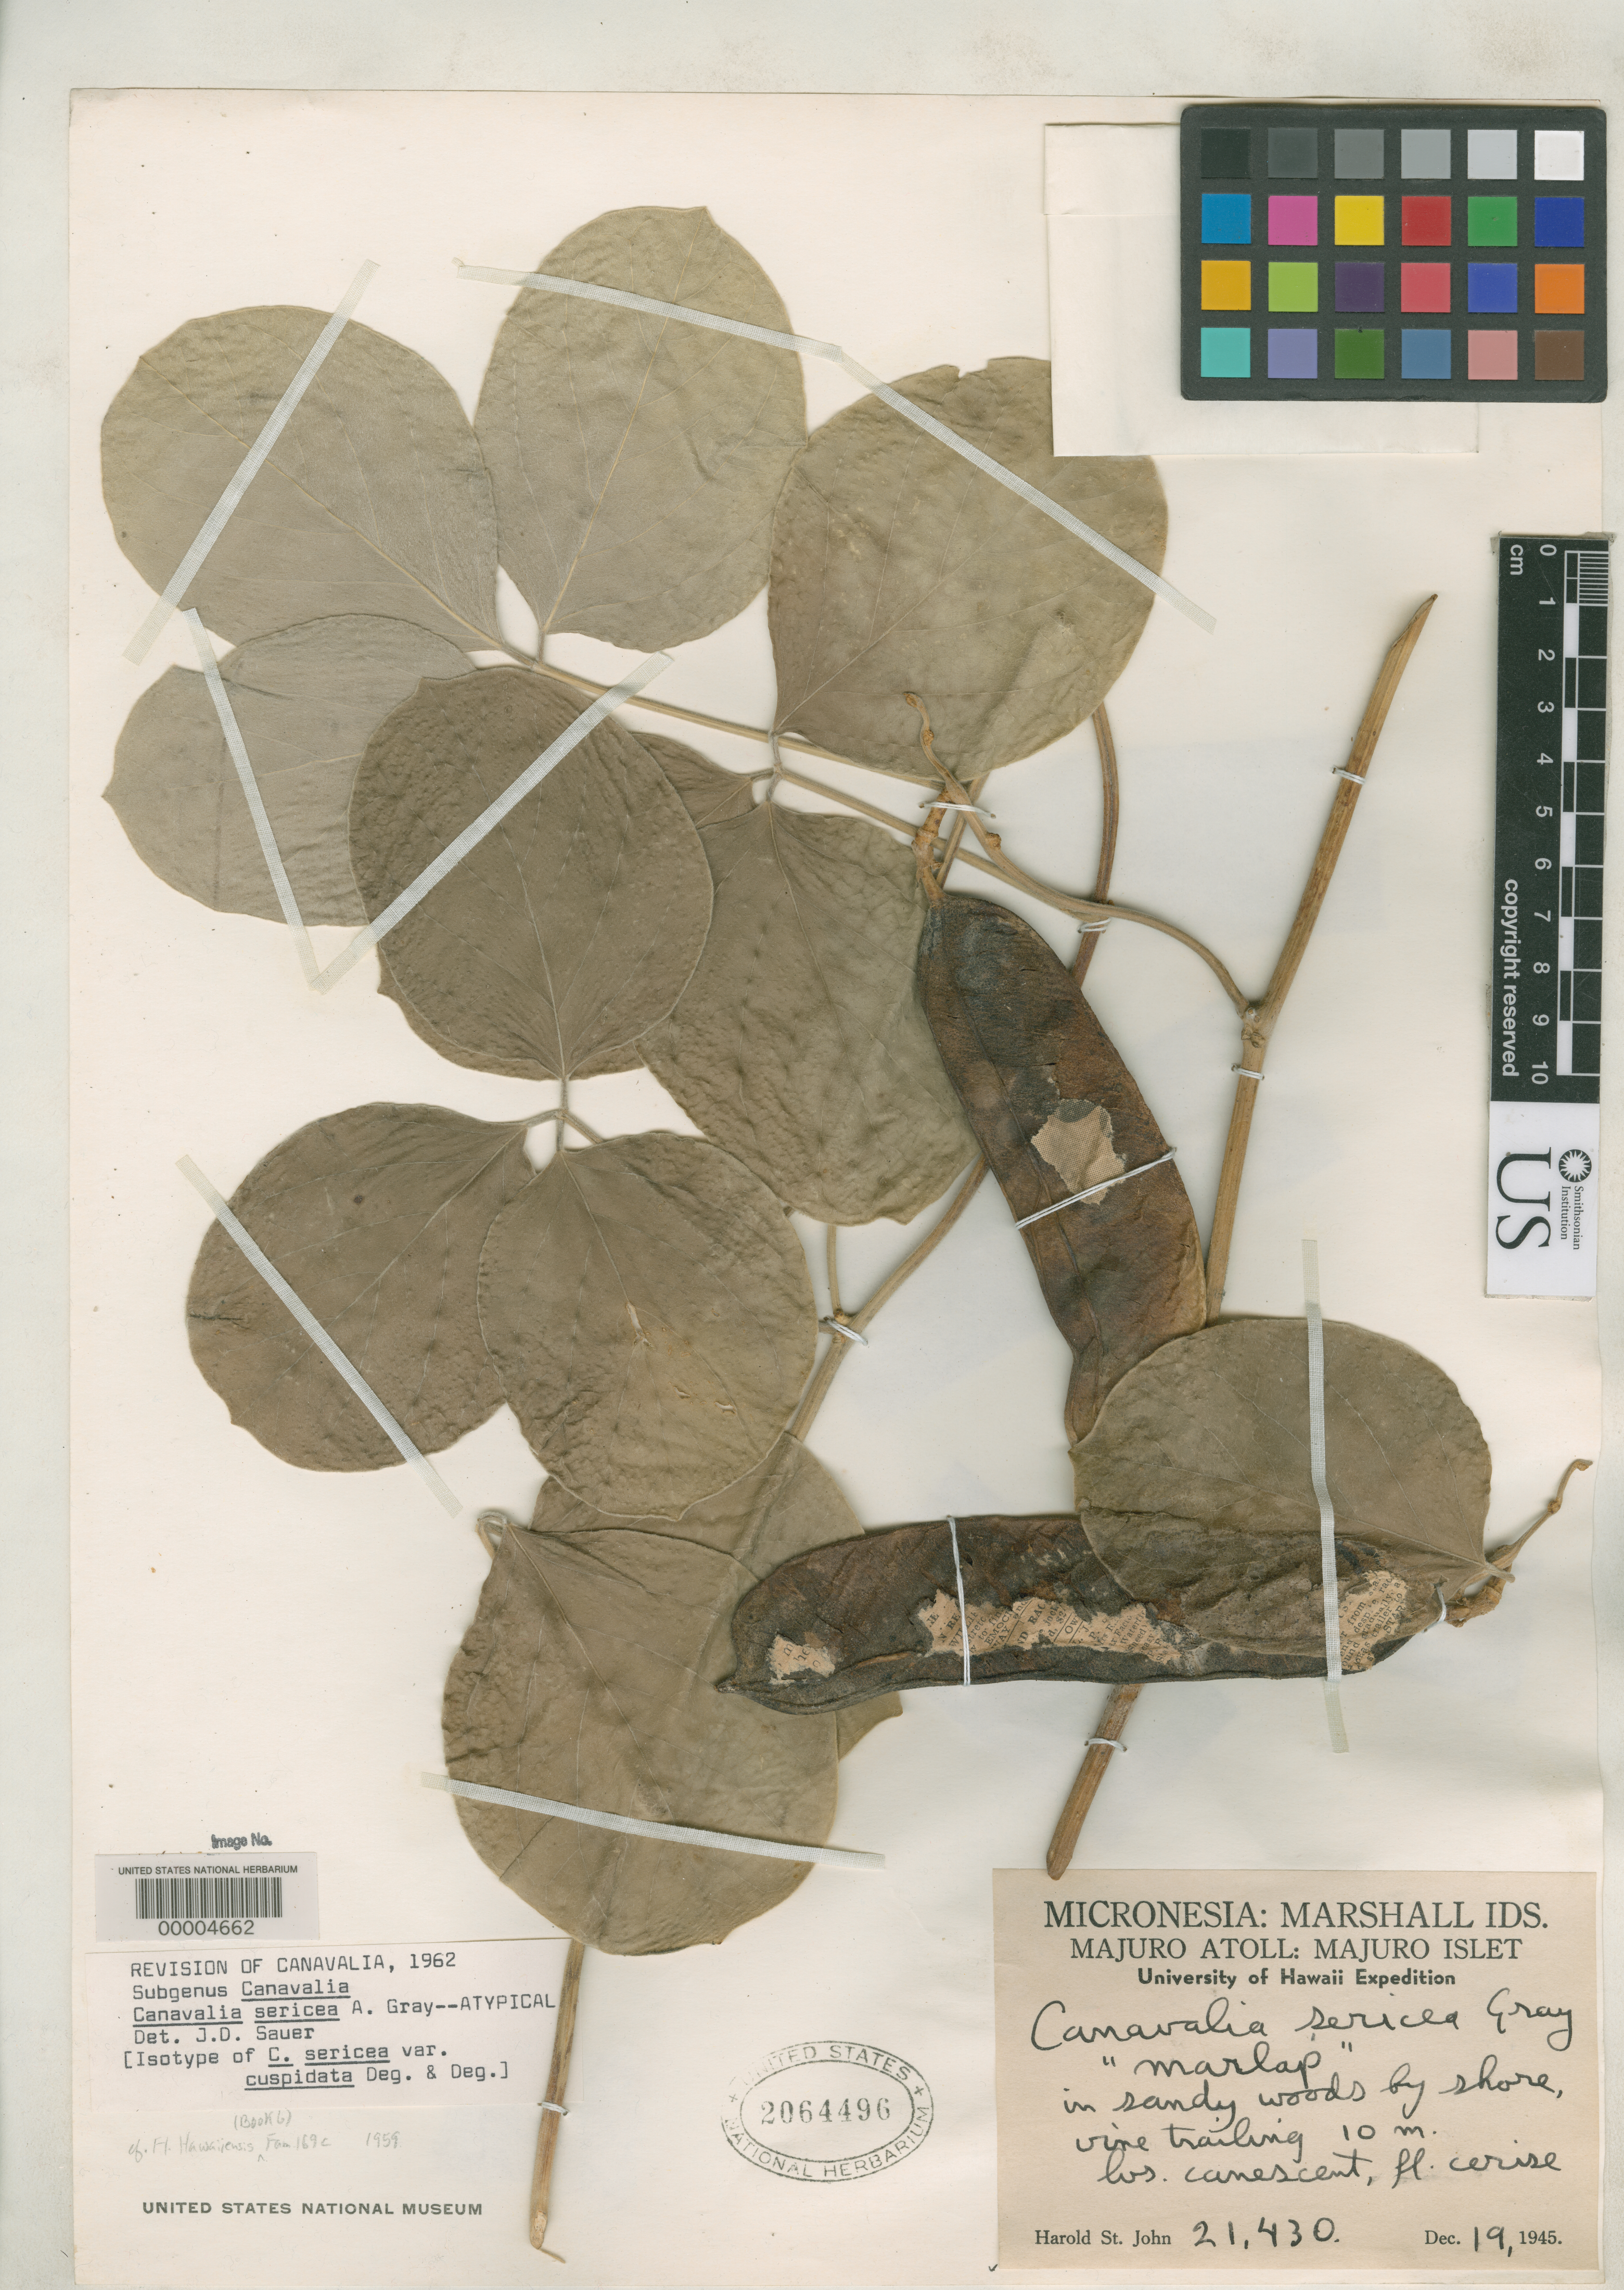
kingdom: Plantae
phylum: Tracheophyta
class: Magnoliopsida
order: Fabales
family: Fabaceae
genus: Canavalia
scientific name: Canavalia sericea var. cuspidata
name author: O. Deg. & I. Deg.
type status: Isotype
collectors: H. St. John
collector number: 21430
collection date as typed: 10 Dec 1945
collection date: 1945-12-10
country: Marshall Islands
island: Majuro Atoll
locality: Majuro Islet.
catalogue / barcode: US 2064496